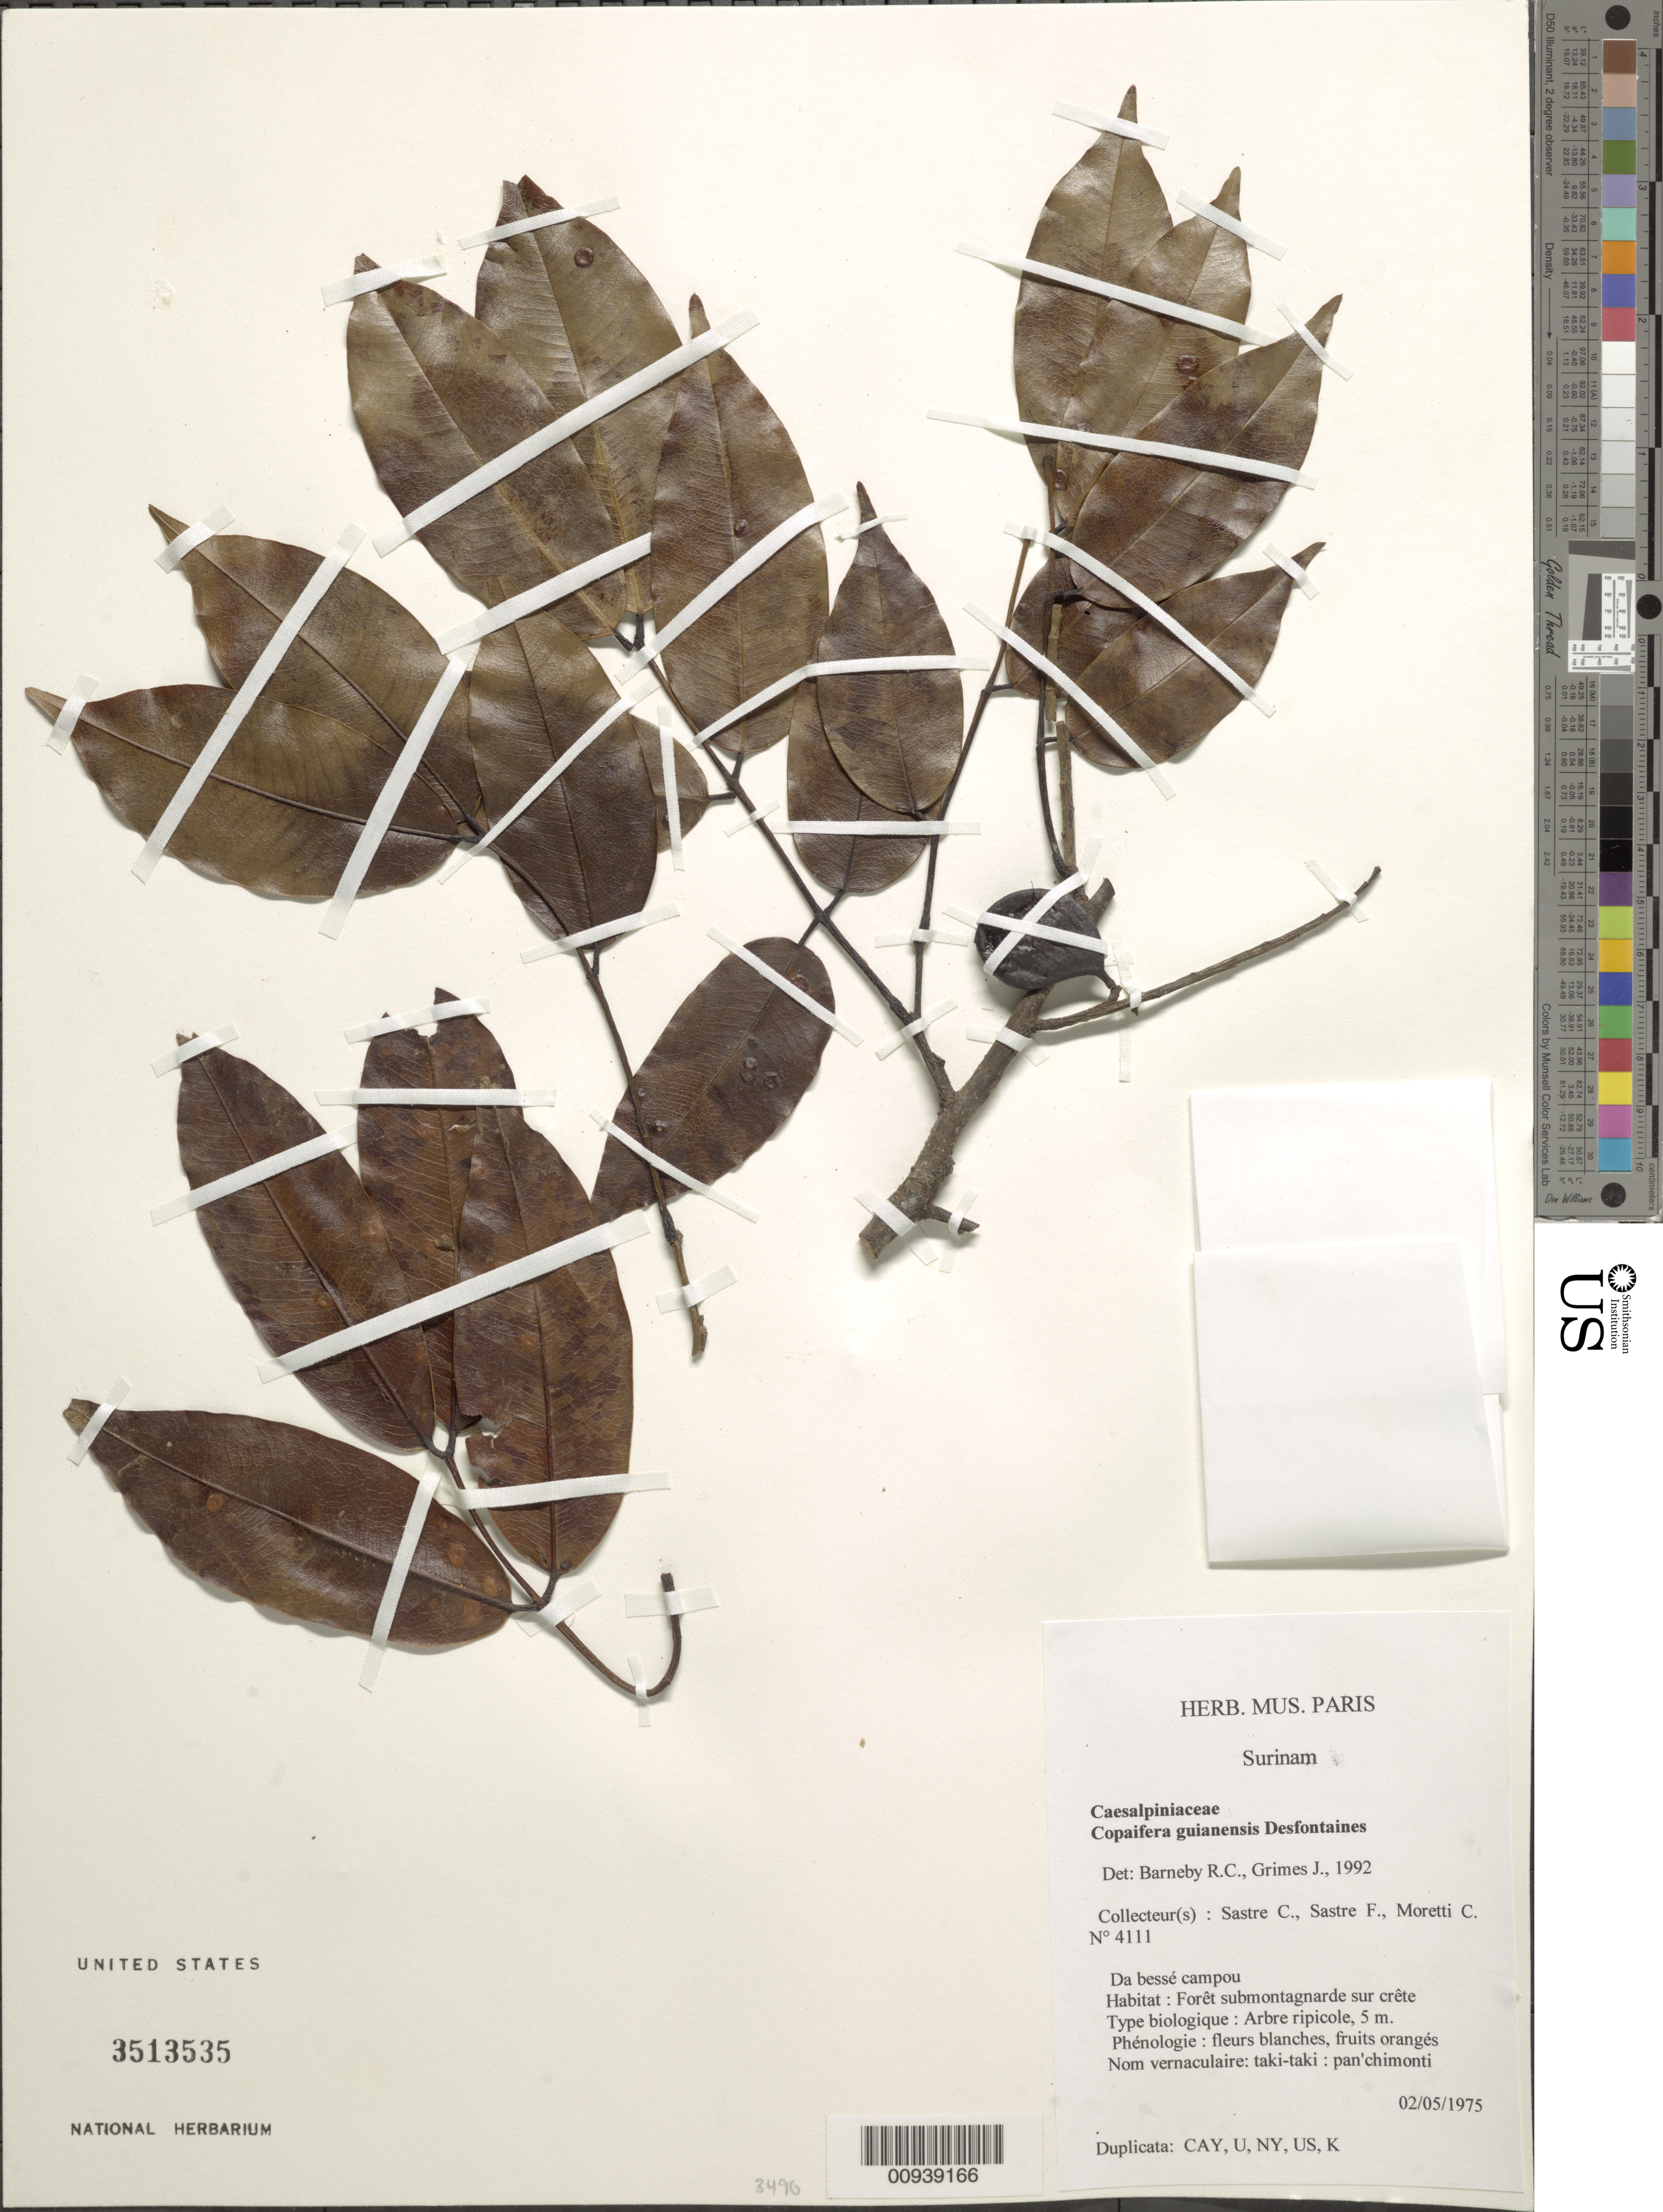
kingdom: Plantae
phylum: Tracheophyta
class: Magnoliopsida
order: Fabales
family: Fabaceae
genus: Copaifera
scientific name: Copaifera guyanensis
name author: Desf.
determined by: Barneby, R. C.; Grimes, J. W.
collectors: C. H. L. Sastre, F. Sastre & C. Moretti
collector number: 4111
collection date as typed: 2-May-75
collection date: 1975-05-02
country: Suriname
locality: Da besse campou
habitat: Foret submontagnarde sur crete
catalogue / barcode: US 3513535